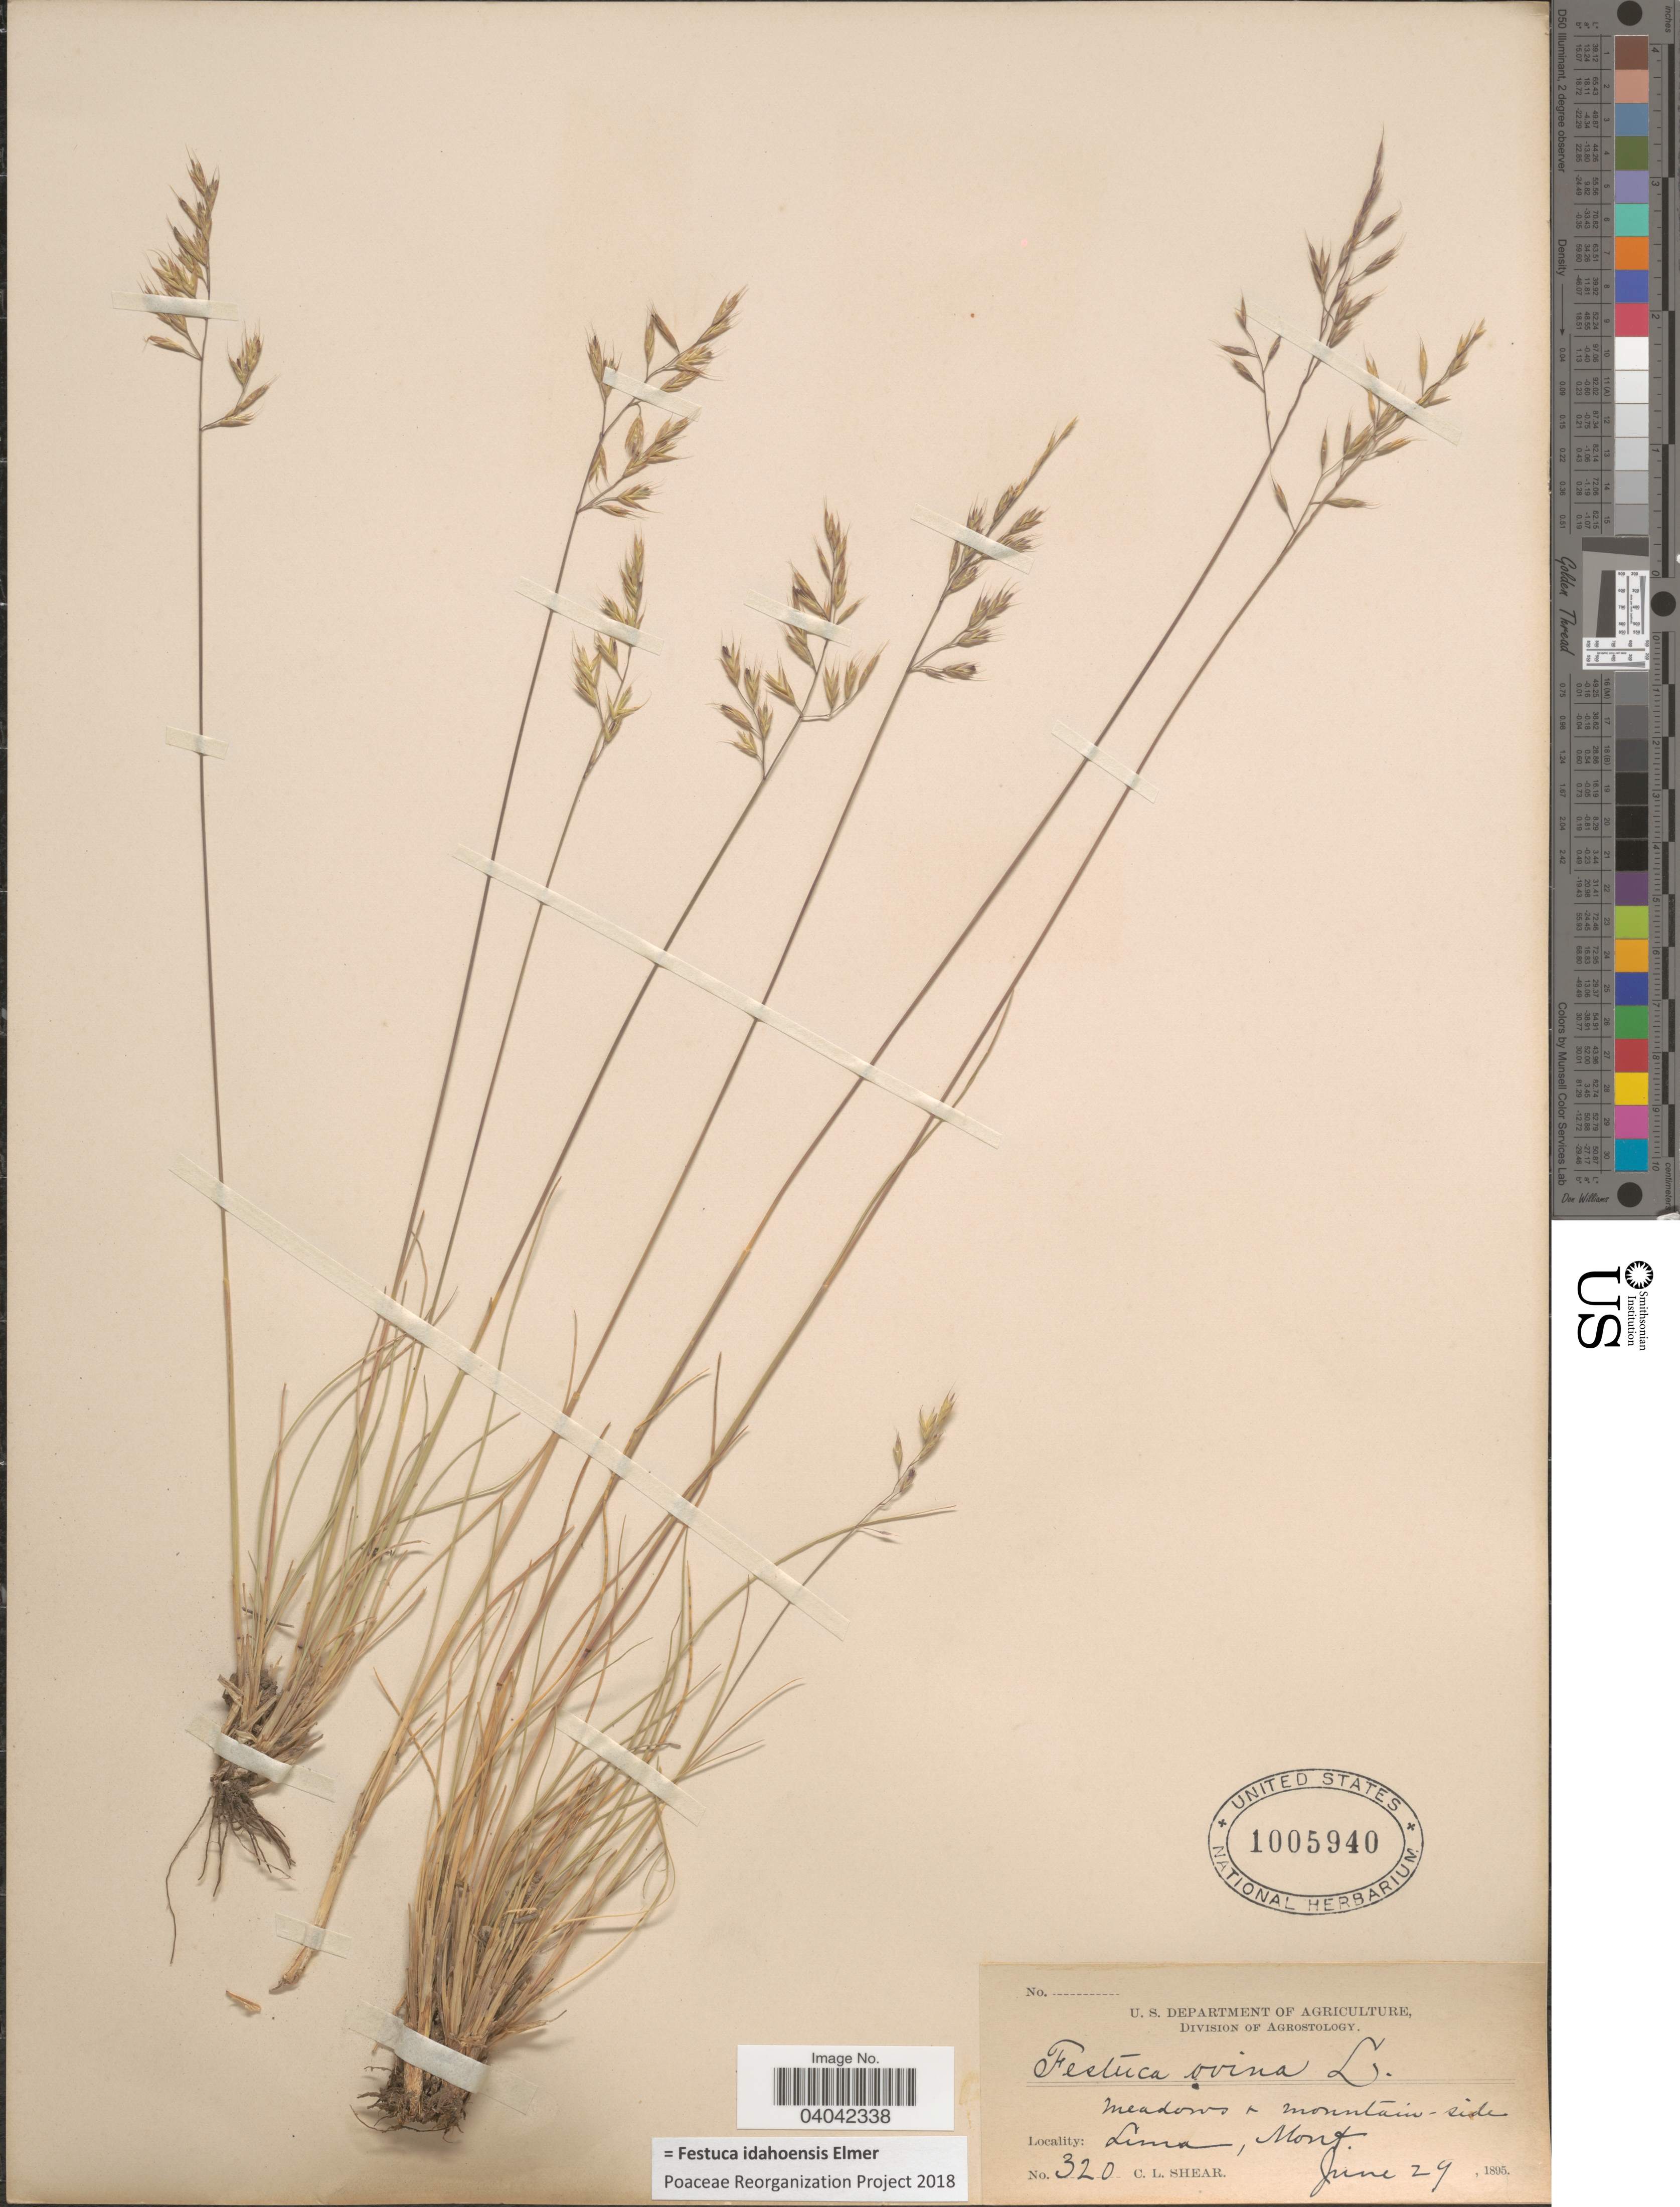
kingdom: Plantae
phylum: Tracheophyta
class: Liliopsida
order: Poales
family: Poaceae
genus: Festuca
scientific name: Festuca idahoensis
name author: Elmer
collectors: C. L. Shear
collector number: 320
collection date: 1895-06-29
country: United States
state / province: Montana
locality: Lima.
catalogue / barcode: US 1005940